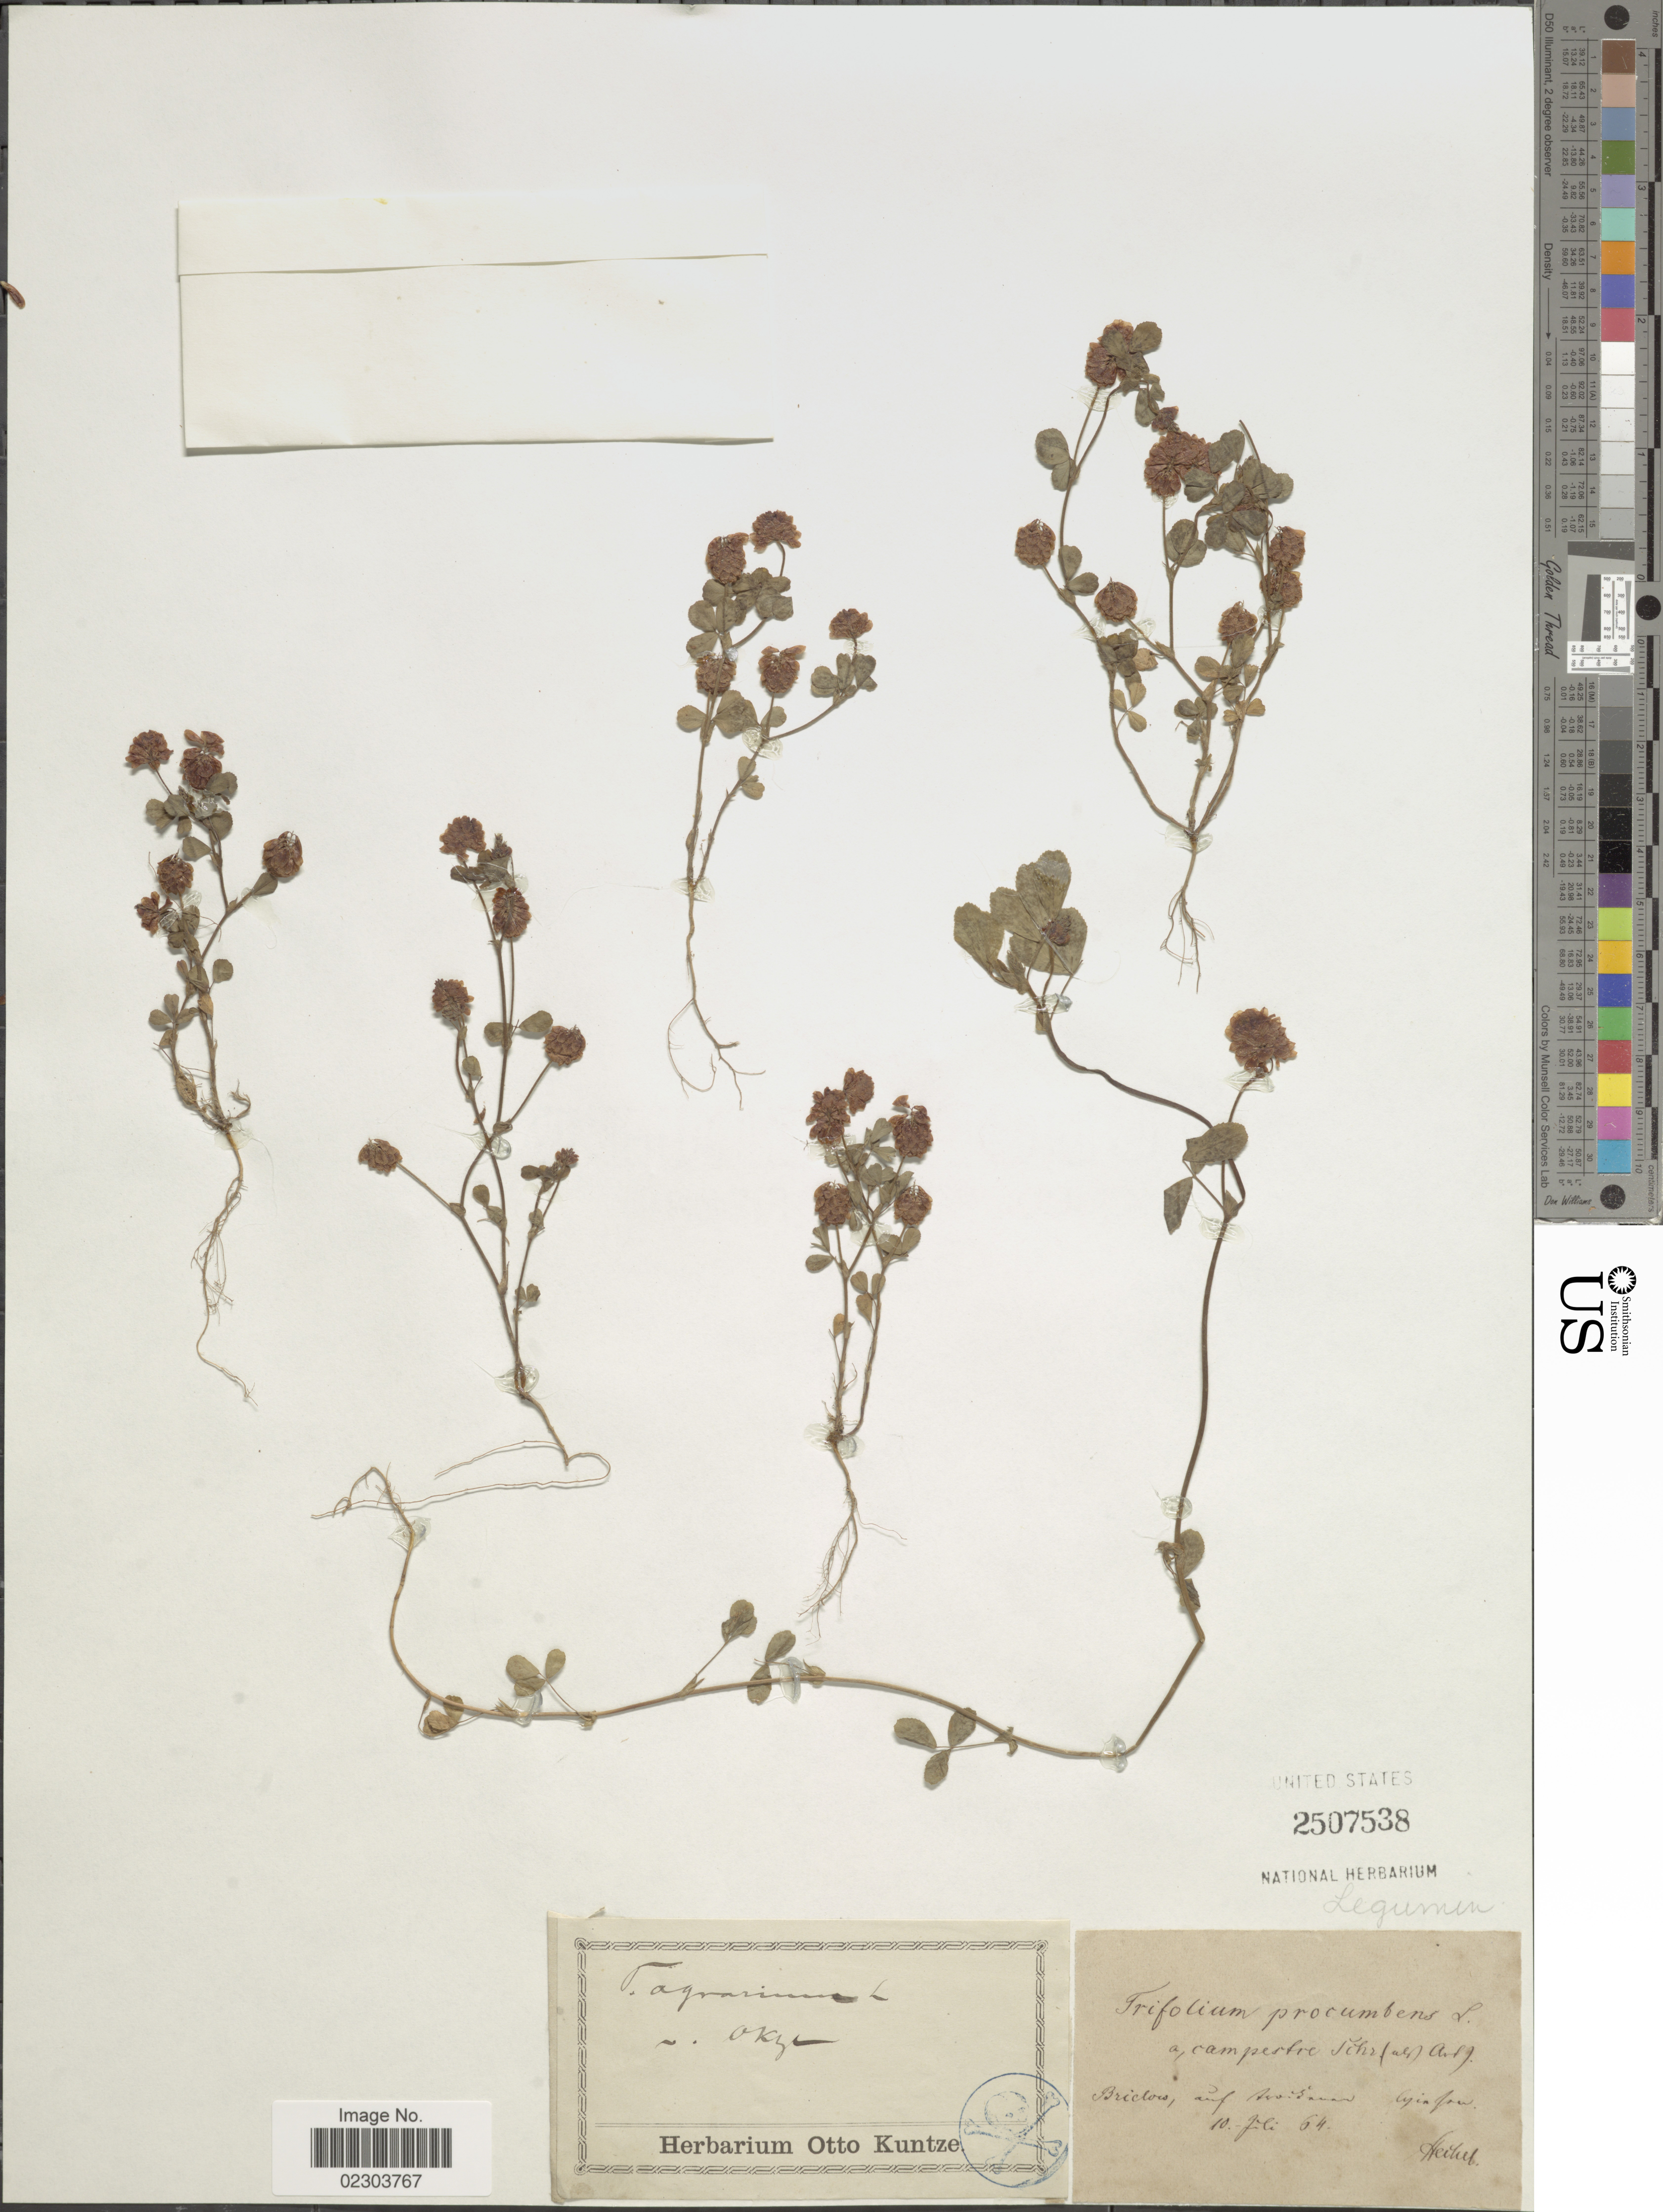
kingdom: Plantae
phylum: Tracheophyta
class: Magnoliopsida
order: Fabales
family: Fabaceae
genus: Trifolium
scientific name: Trifolium agrarium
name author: L.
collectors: Heiheb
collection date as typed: Transcribed d/m/y: 10/7/64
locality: Brictous, auf Toisanen [interpreted]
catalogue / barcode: US 2507538